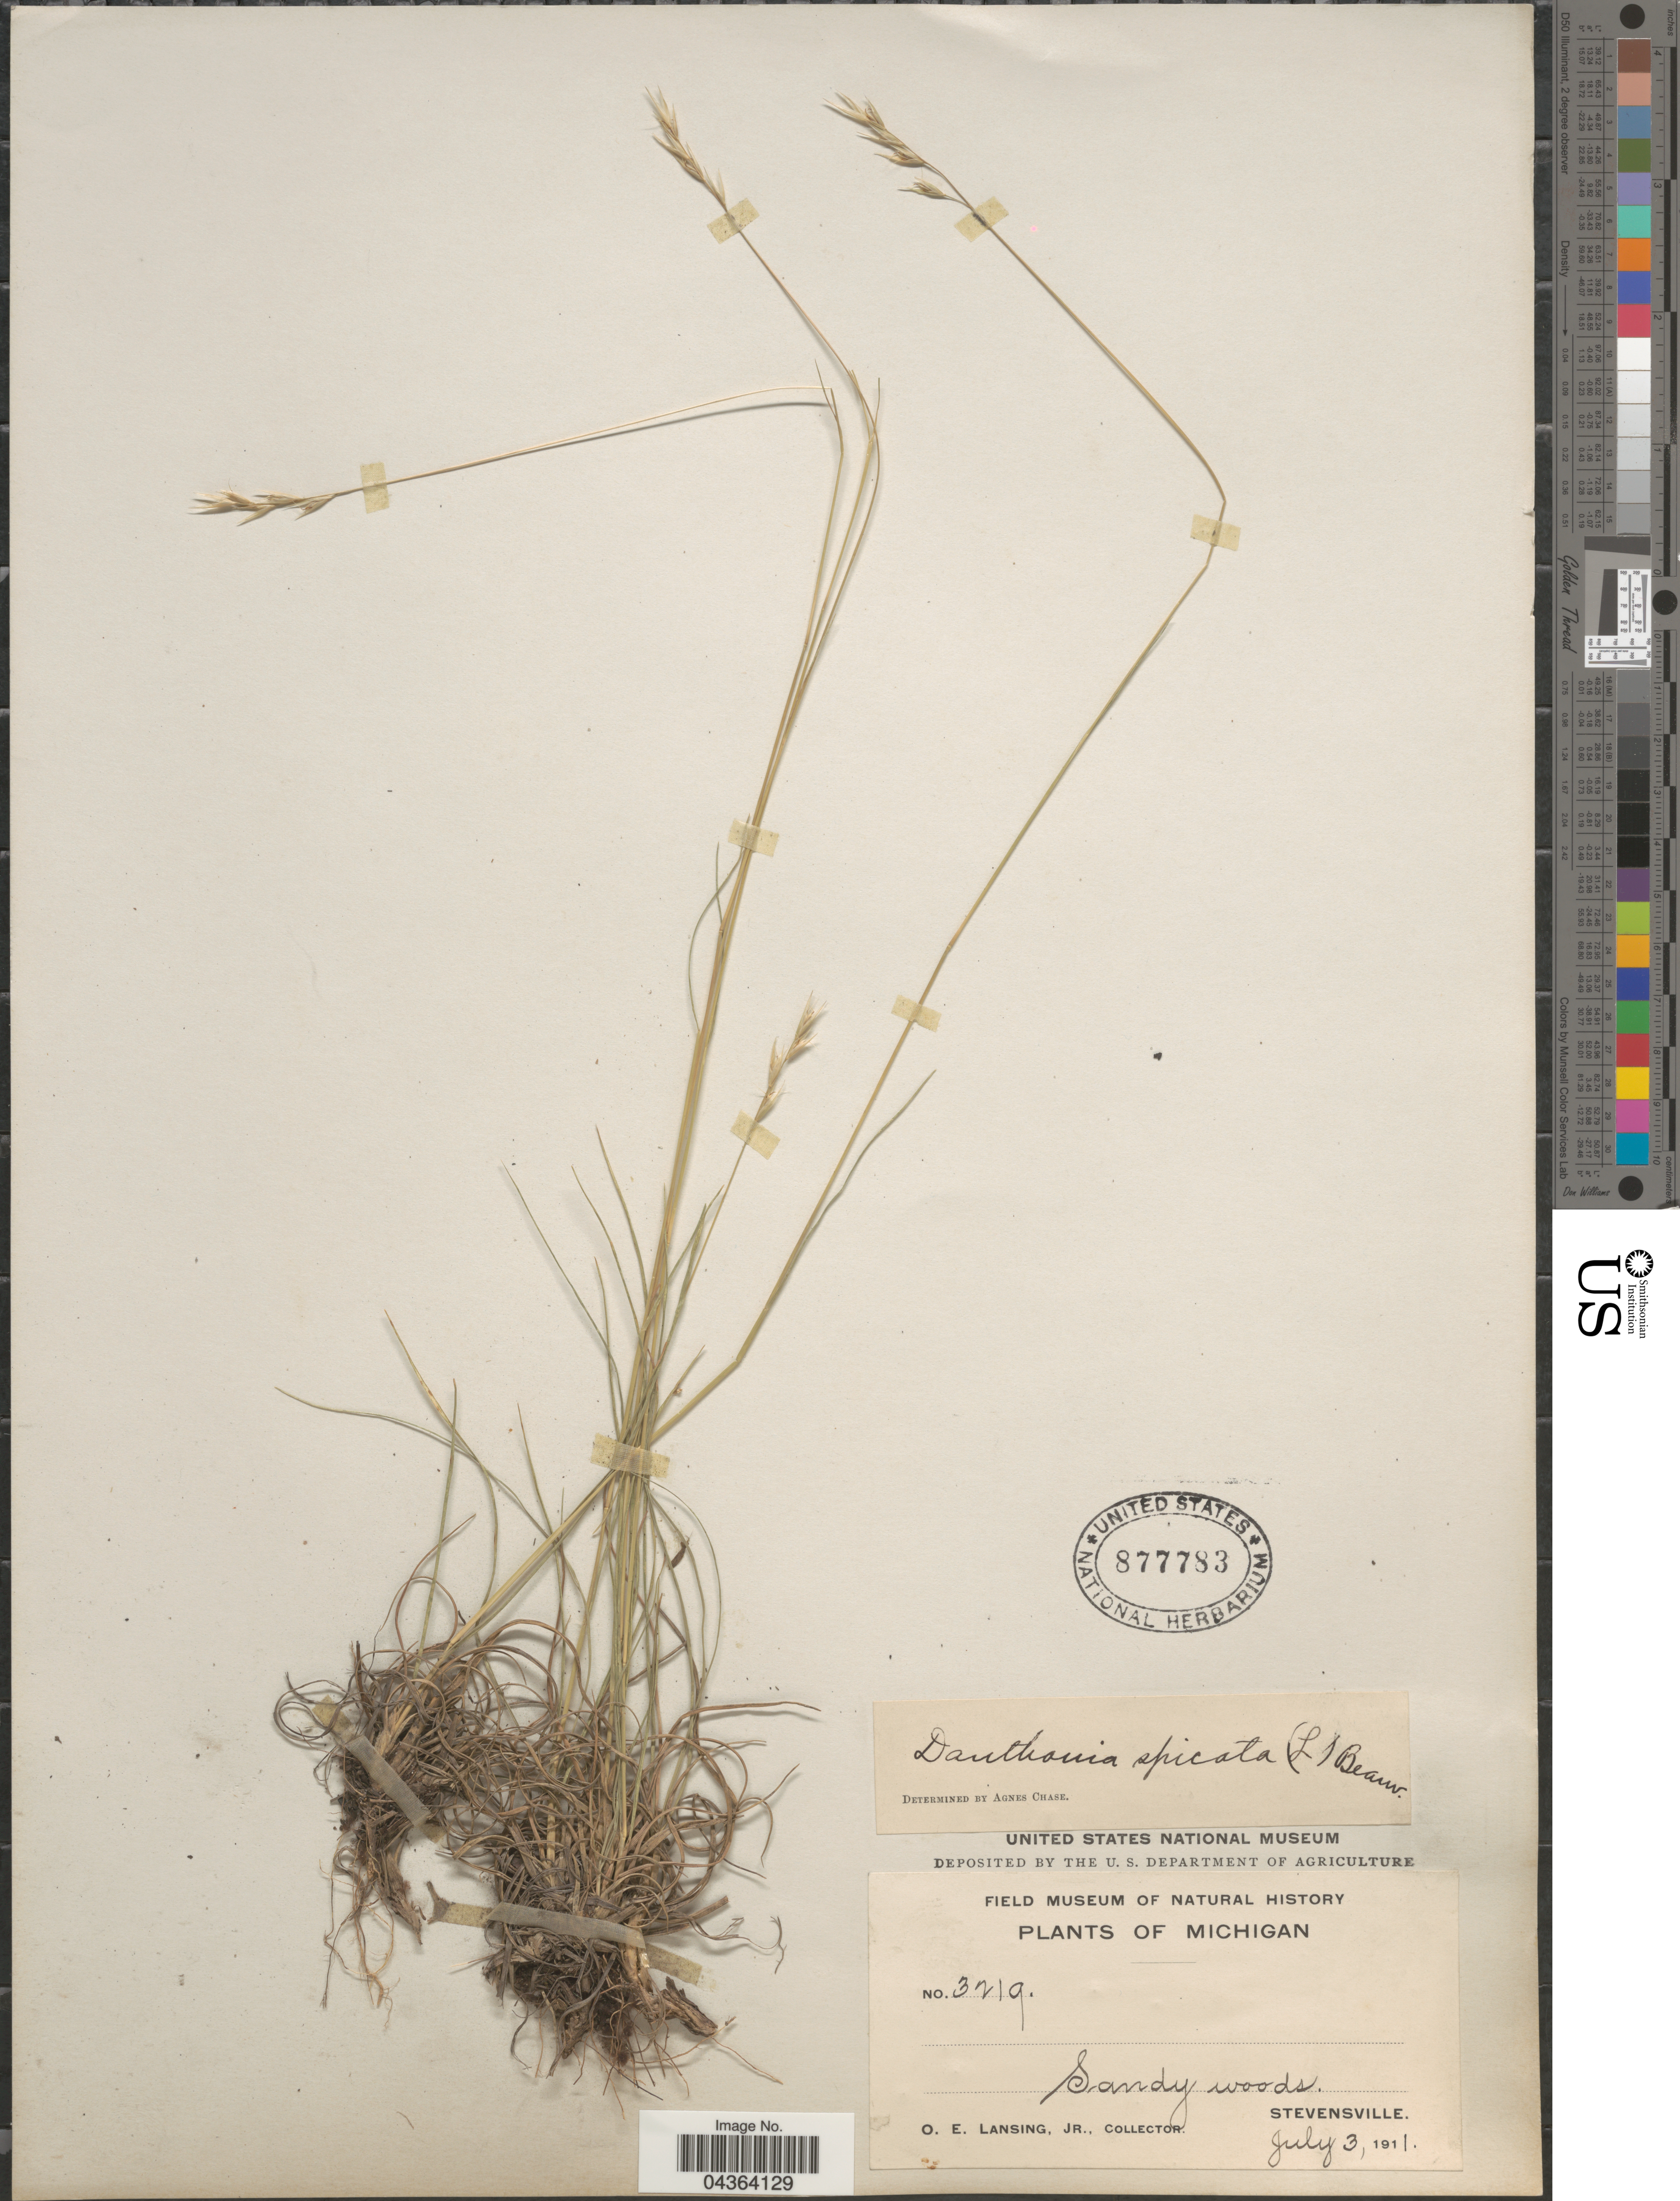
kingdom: Plantae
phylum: Tracheophyta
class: Liliopsida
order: Poales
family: Poaceae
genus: Danthonia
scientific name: Danthonia spicata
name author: (L.) P. Beauv. ex Roem. & Schult.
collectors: O. Lansing Jr.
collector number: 3219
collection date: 1911-07-03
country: United States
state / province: Michigan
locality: Sandy woods. Stevensville.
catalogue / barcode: US 877783